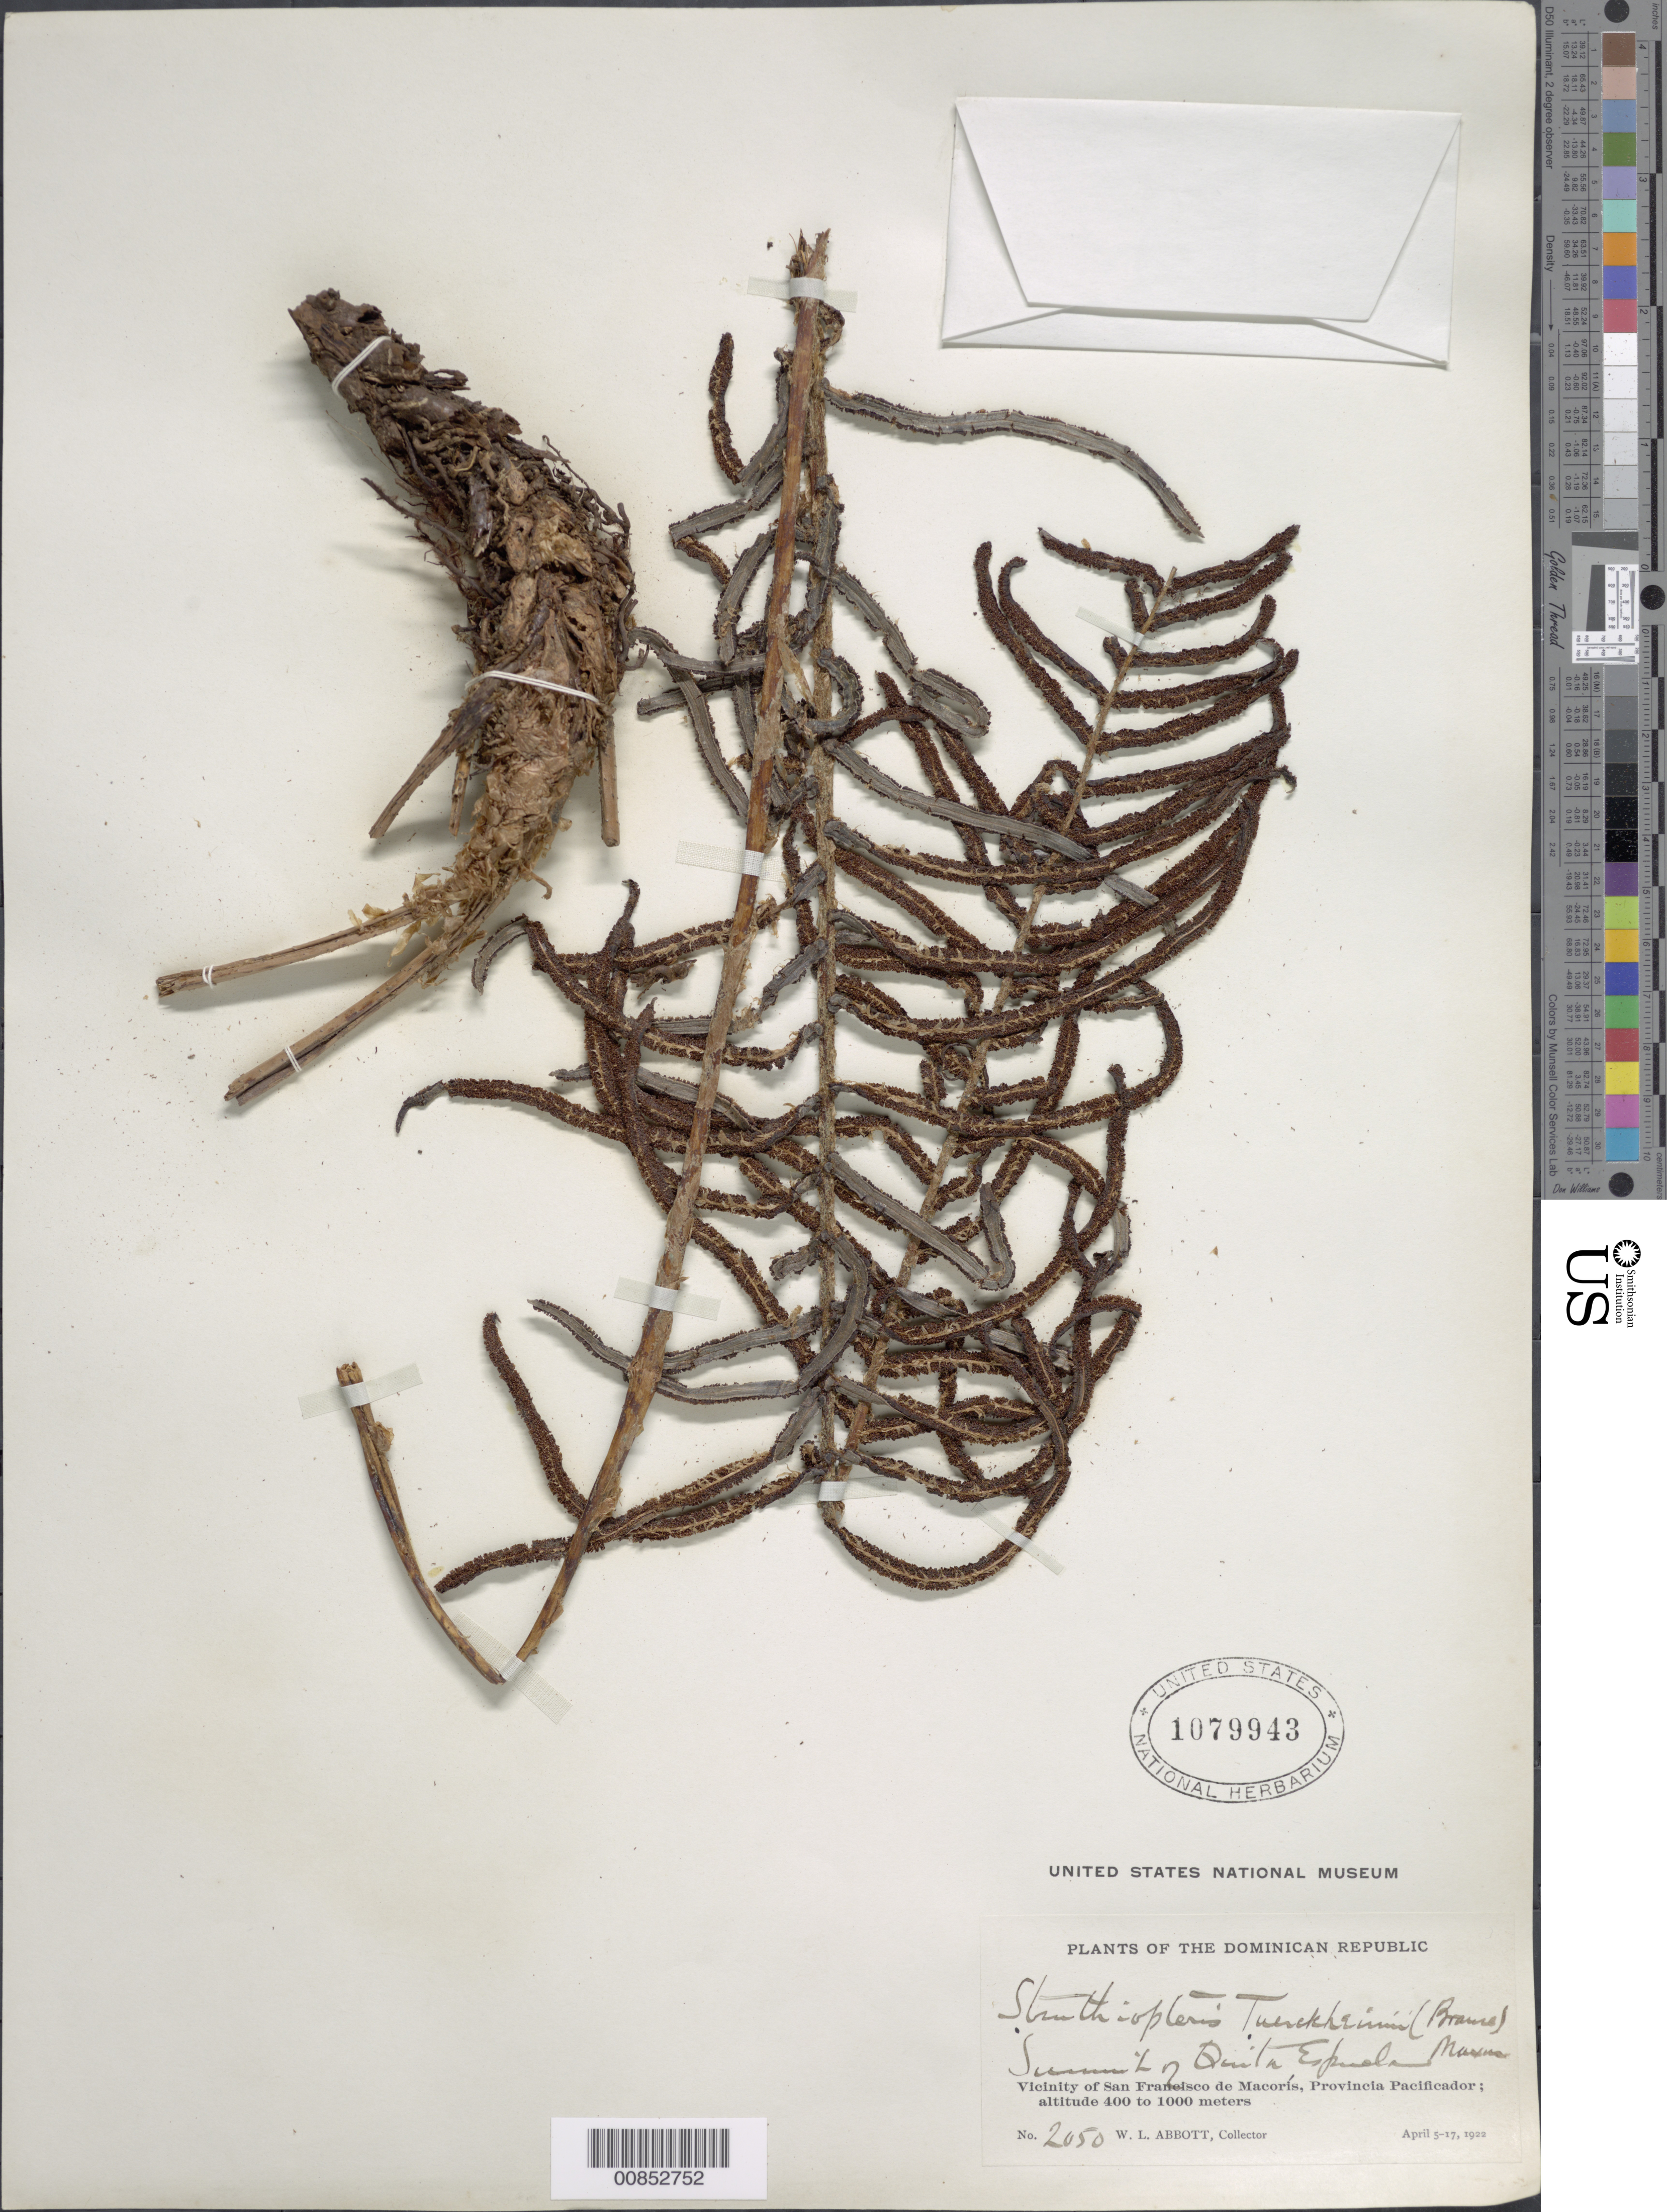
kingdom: Plantae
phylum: Tracheophyta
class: Polypodiopsida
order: Polypodiales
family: Blechnaceae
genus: Blechnum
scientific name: Blechnum tuerckheimii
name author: Brause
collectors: W. L. Abbott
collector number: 2050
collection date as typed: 05 Apr 1922 to 17 Apr 1922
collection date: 1922-04-05/1922-04-17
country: Dominican Republic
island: Hispaniola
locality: Prov. Pacificador, vicinity San Francisco de Macorís, summit Quita Espuela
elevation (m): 400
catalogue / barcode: US 1079943